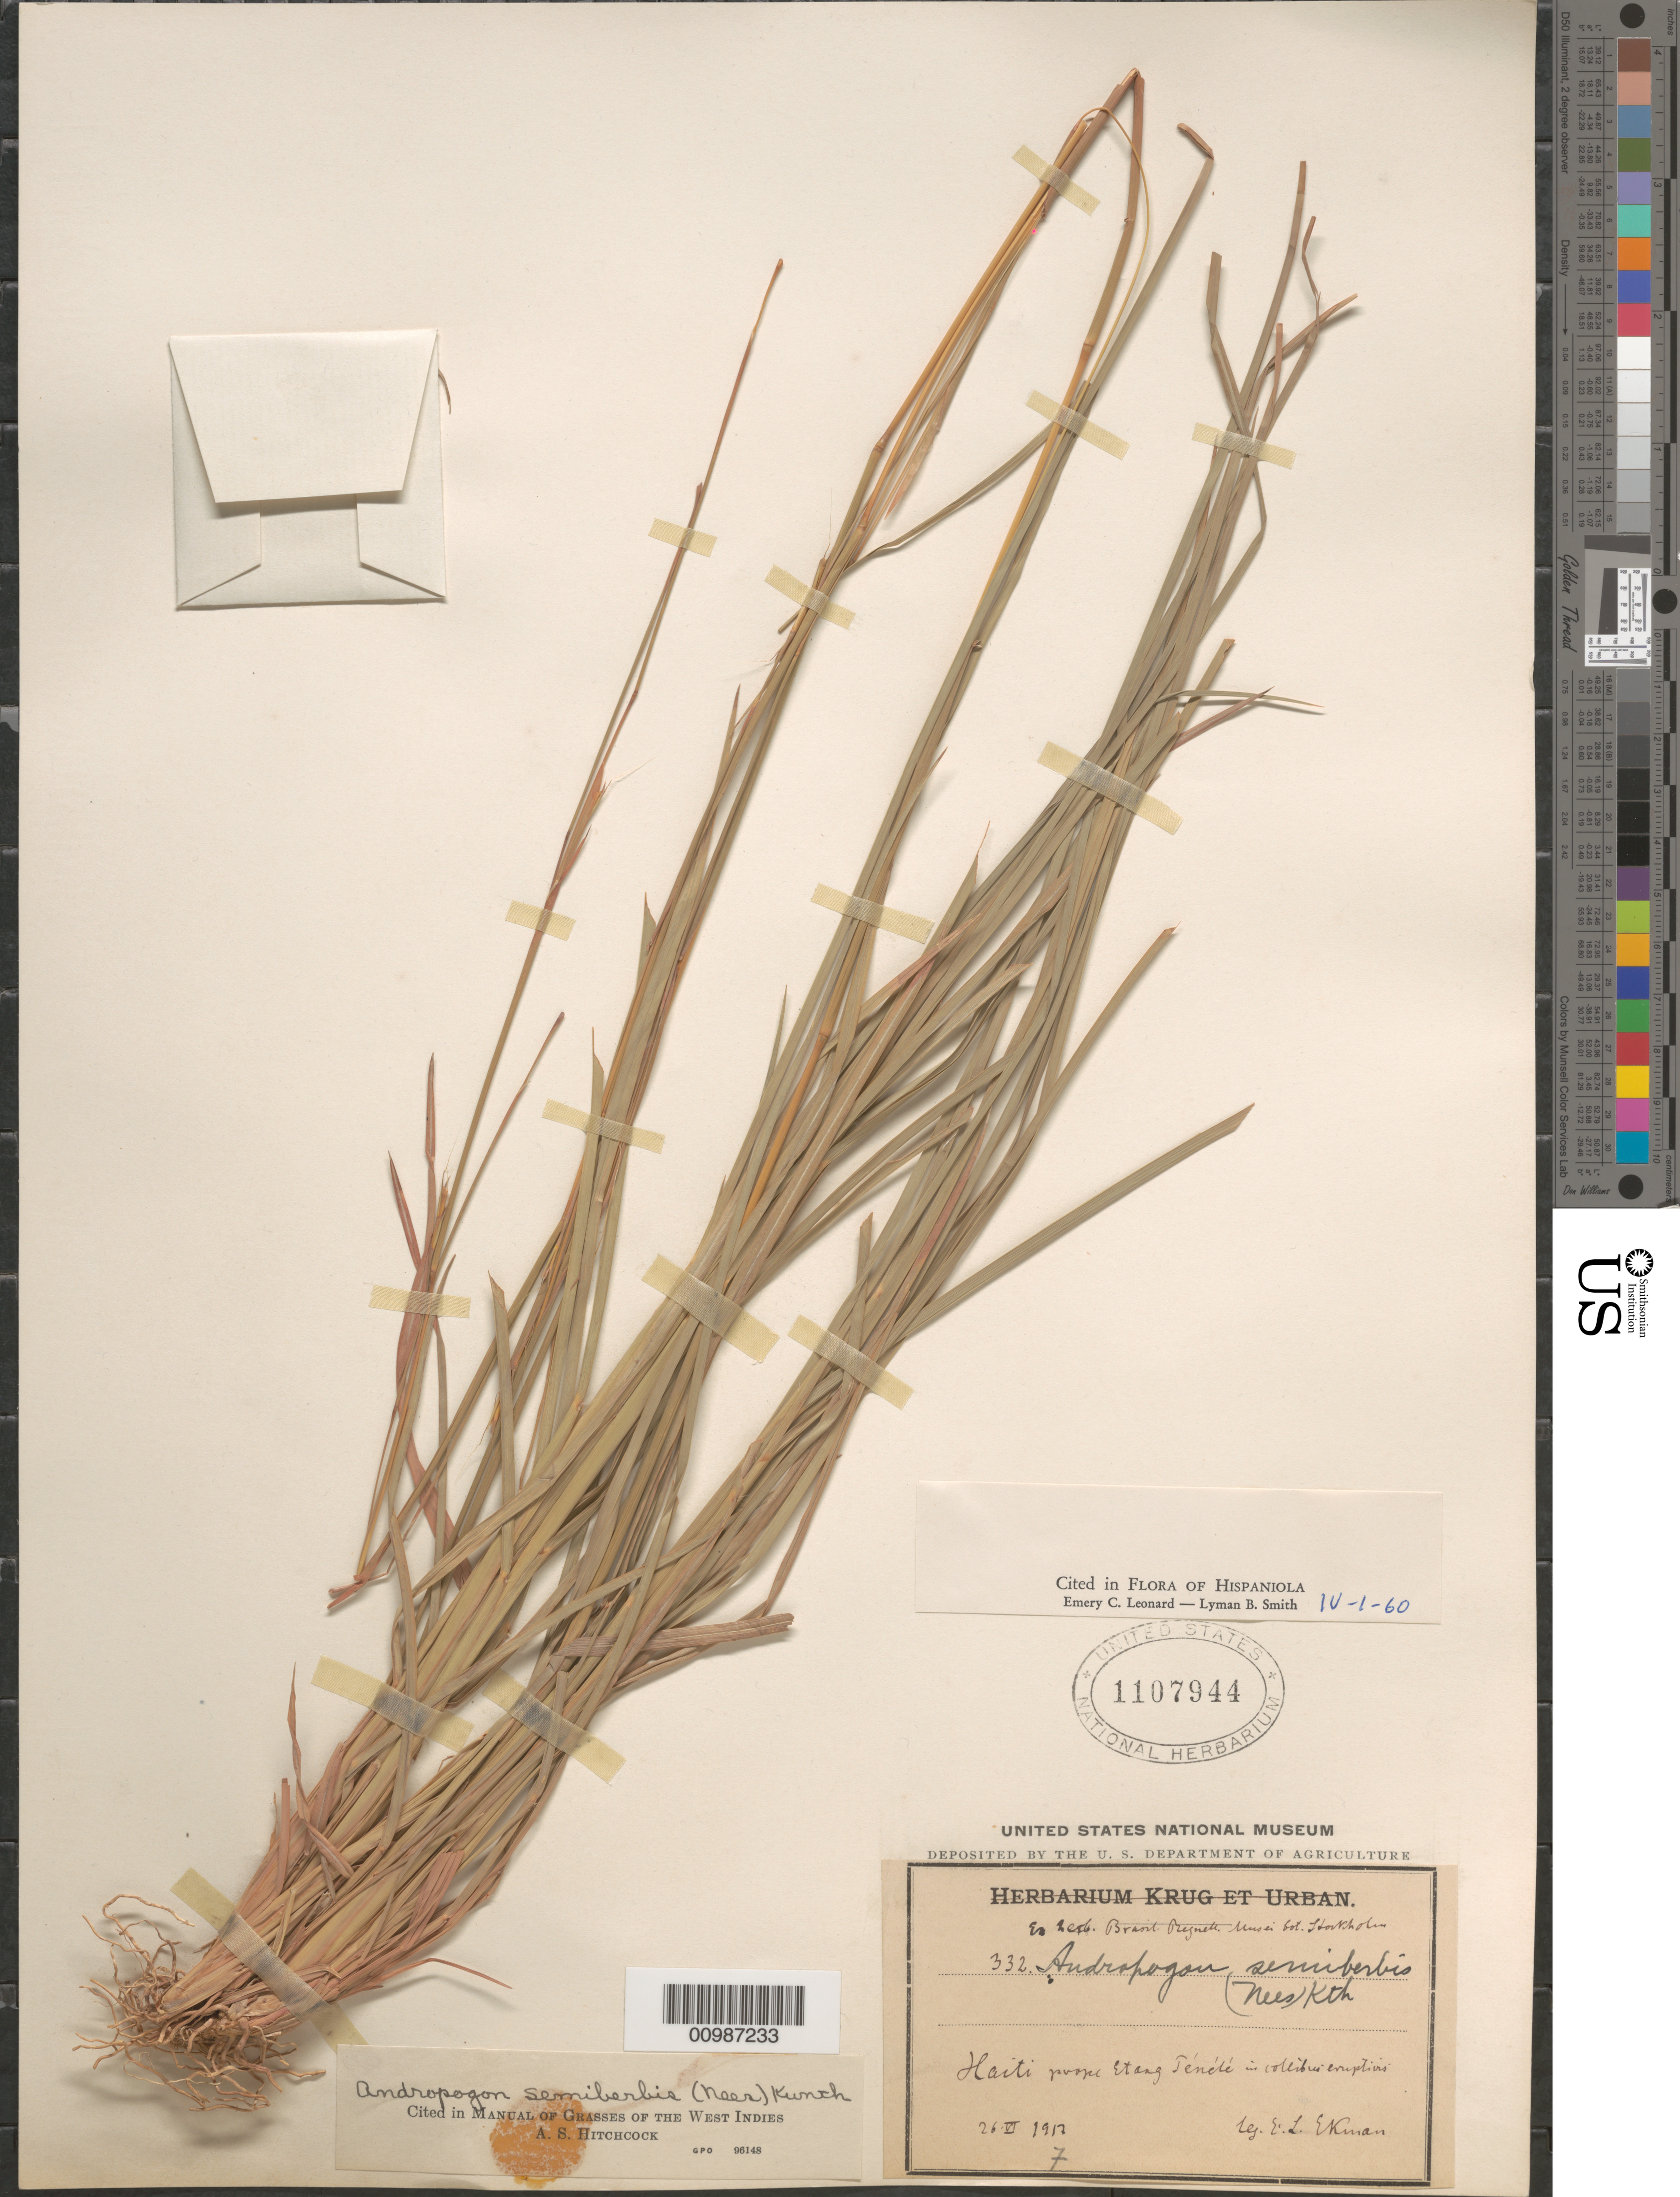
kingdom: Plantae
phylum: Tracheophyta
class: Liliopsida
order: Poales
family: Poaceae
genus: Andropogon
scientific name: Andropogon semiberbis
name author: (Nees) Kunth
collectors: E. L. Ekman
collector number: H 332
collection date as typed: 26 Jun 1917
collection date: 1917-06-26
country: Haiti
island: Hispaniola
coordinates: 0 N, 0 E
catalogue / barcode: US 1107944